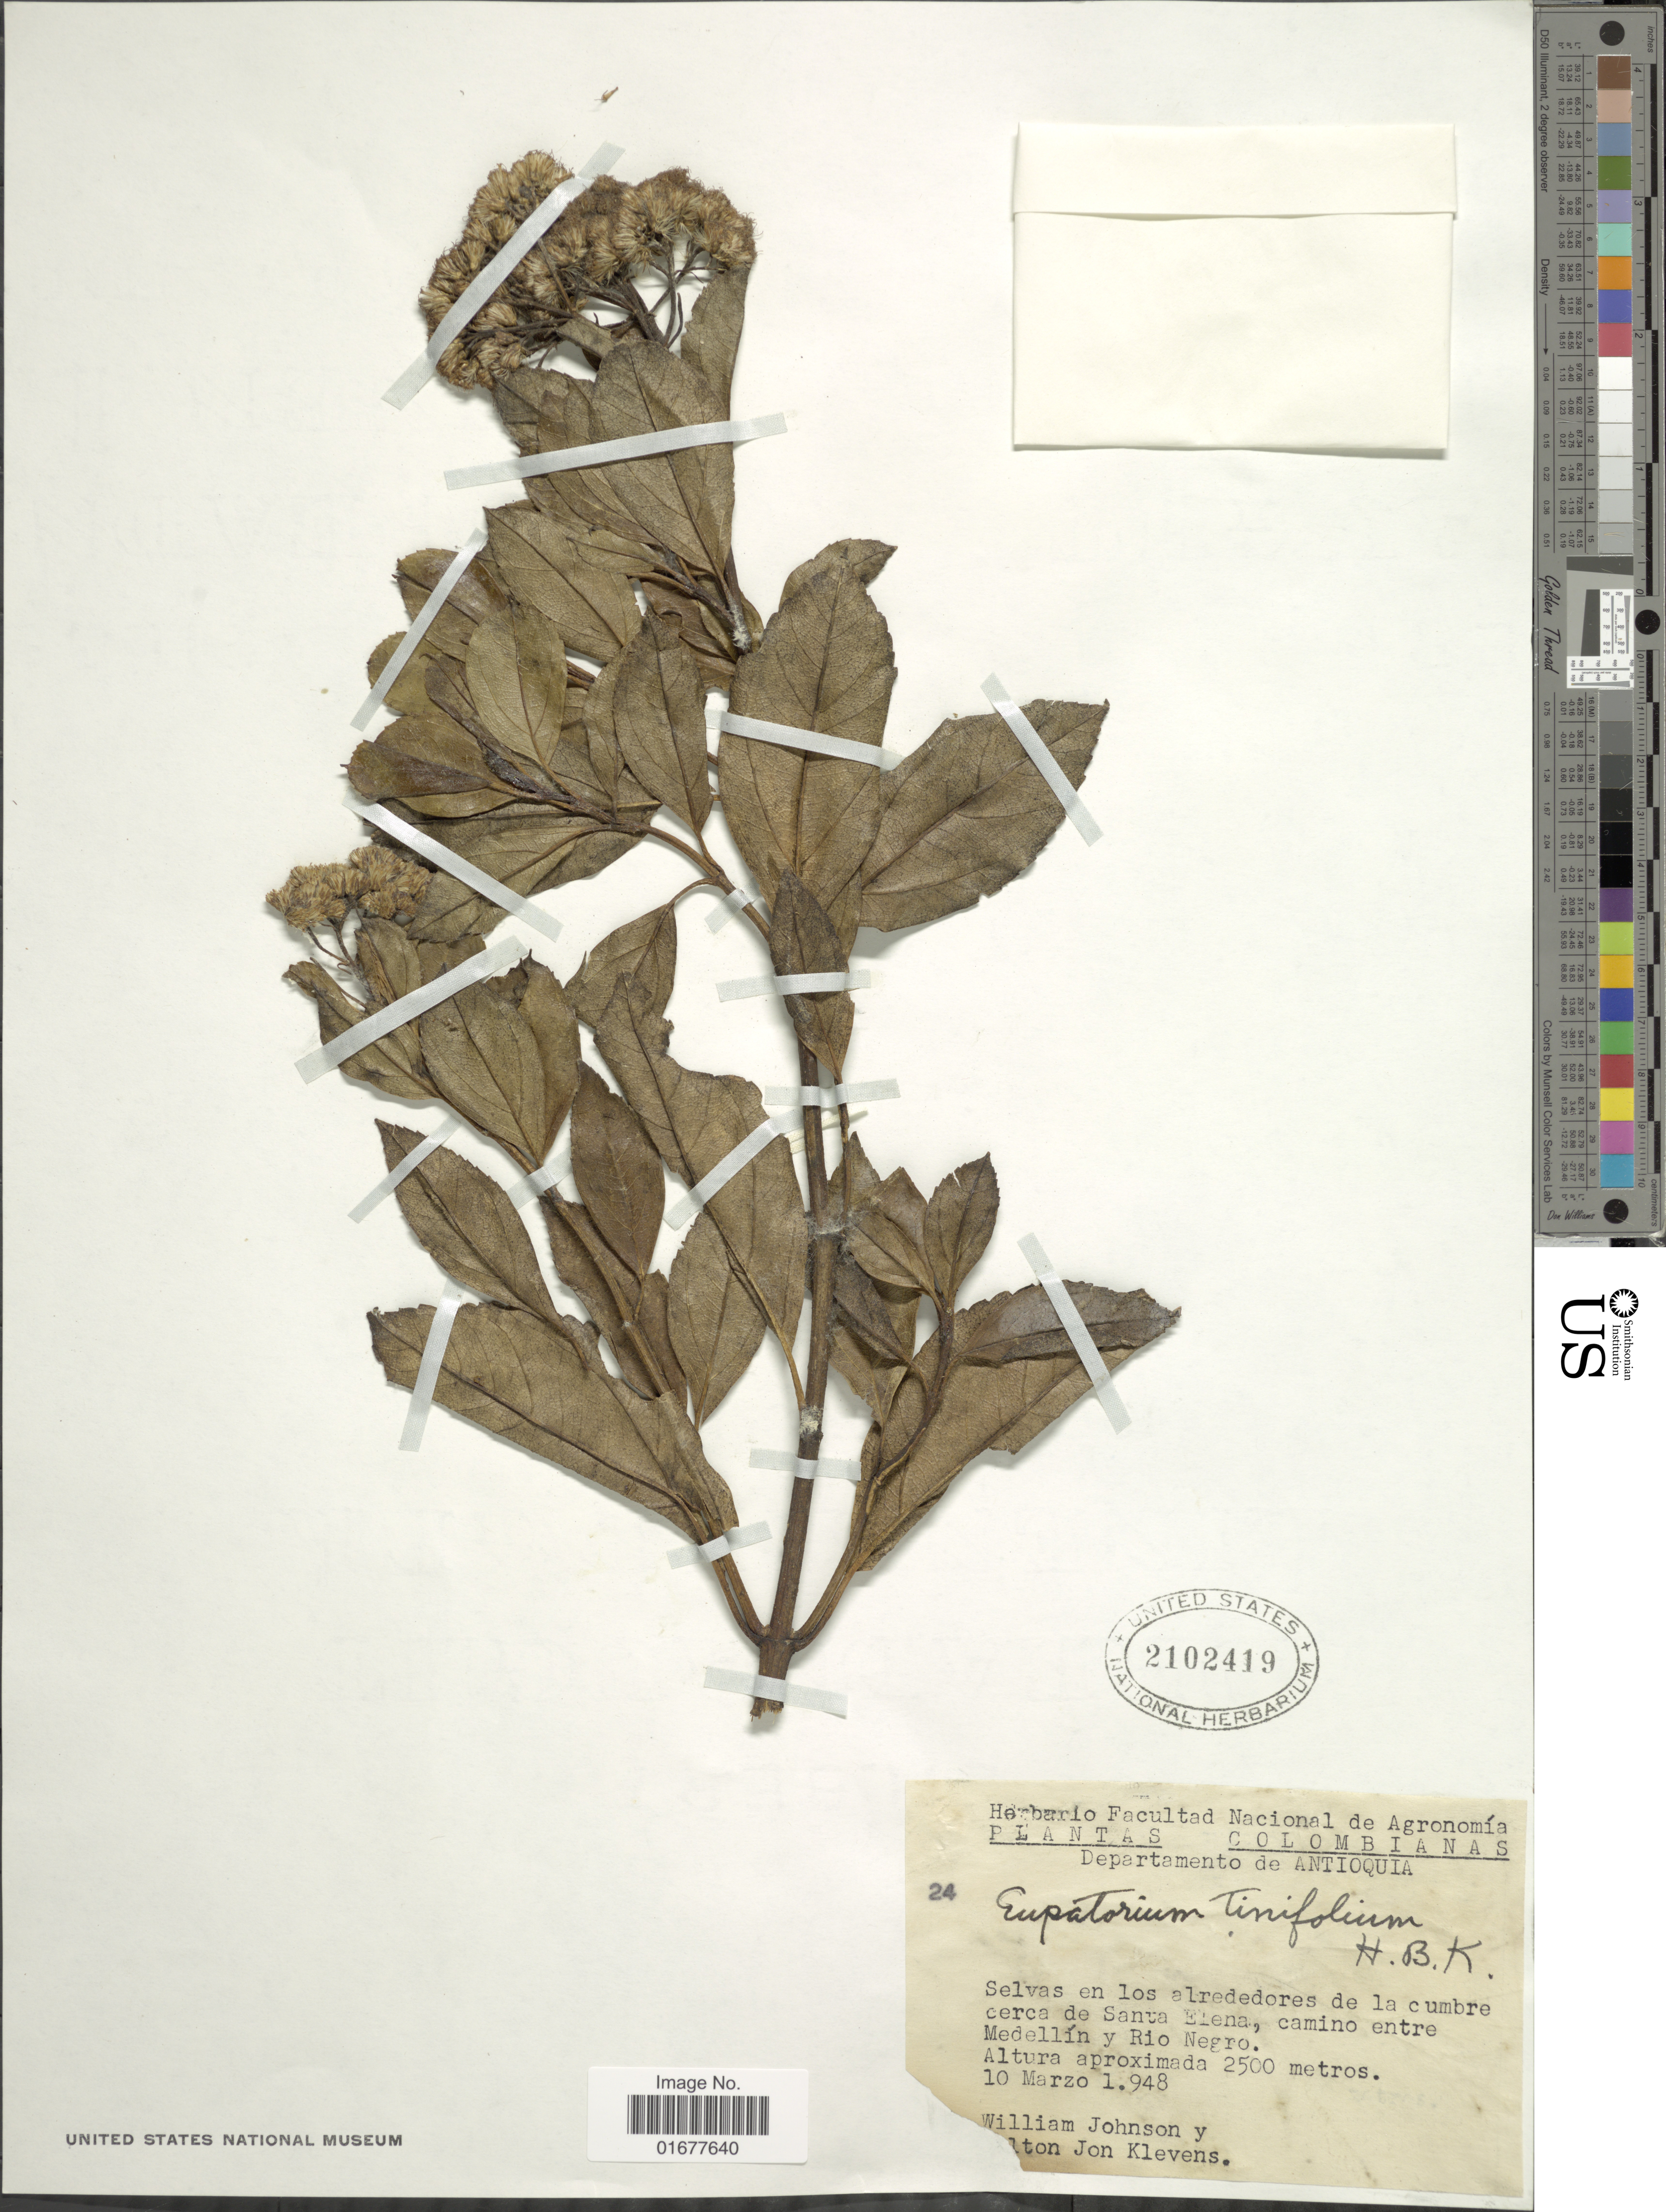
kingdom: Plantae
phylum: Tracheophyta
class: Magnoliopsida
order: Asterales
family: Asteraceae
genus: Ageratina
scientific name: Ageratina tinifolia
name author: (Kunth) R.M. King & H. Rob.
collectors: W. M. Johnson & M. Klevens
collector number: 24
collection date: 1948-04-10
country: Colombia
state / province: Antioquia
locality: Selvas en los alrededores de la cumbre cerca de Santa Elena, camino entre Medellin y Rio Negro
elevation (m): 2500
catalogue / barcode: US 2102419